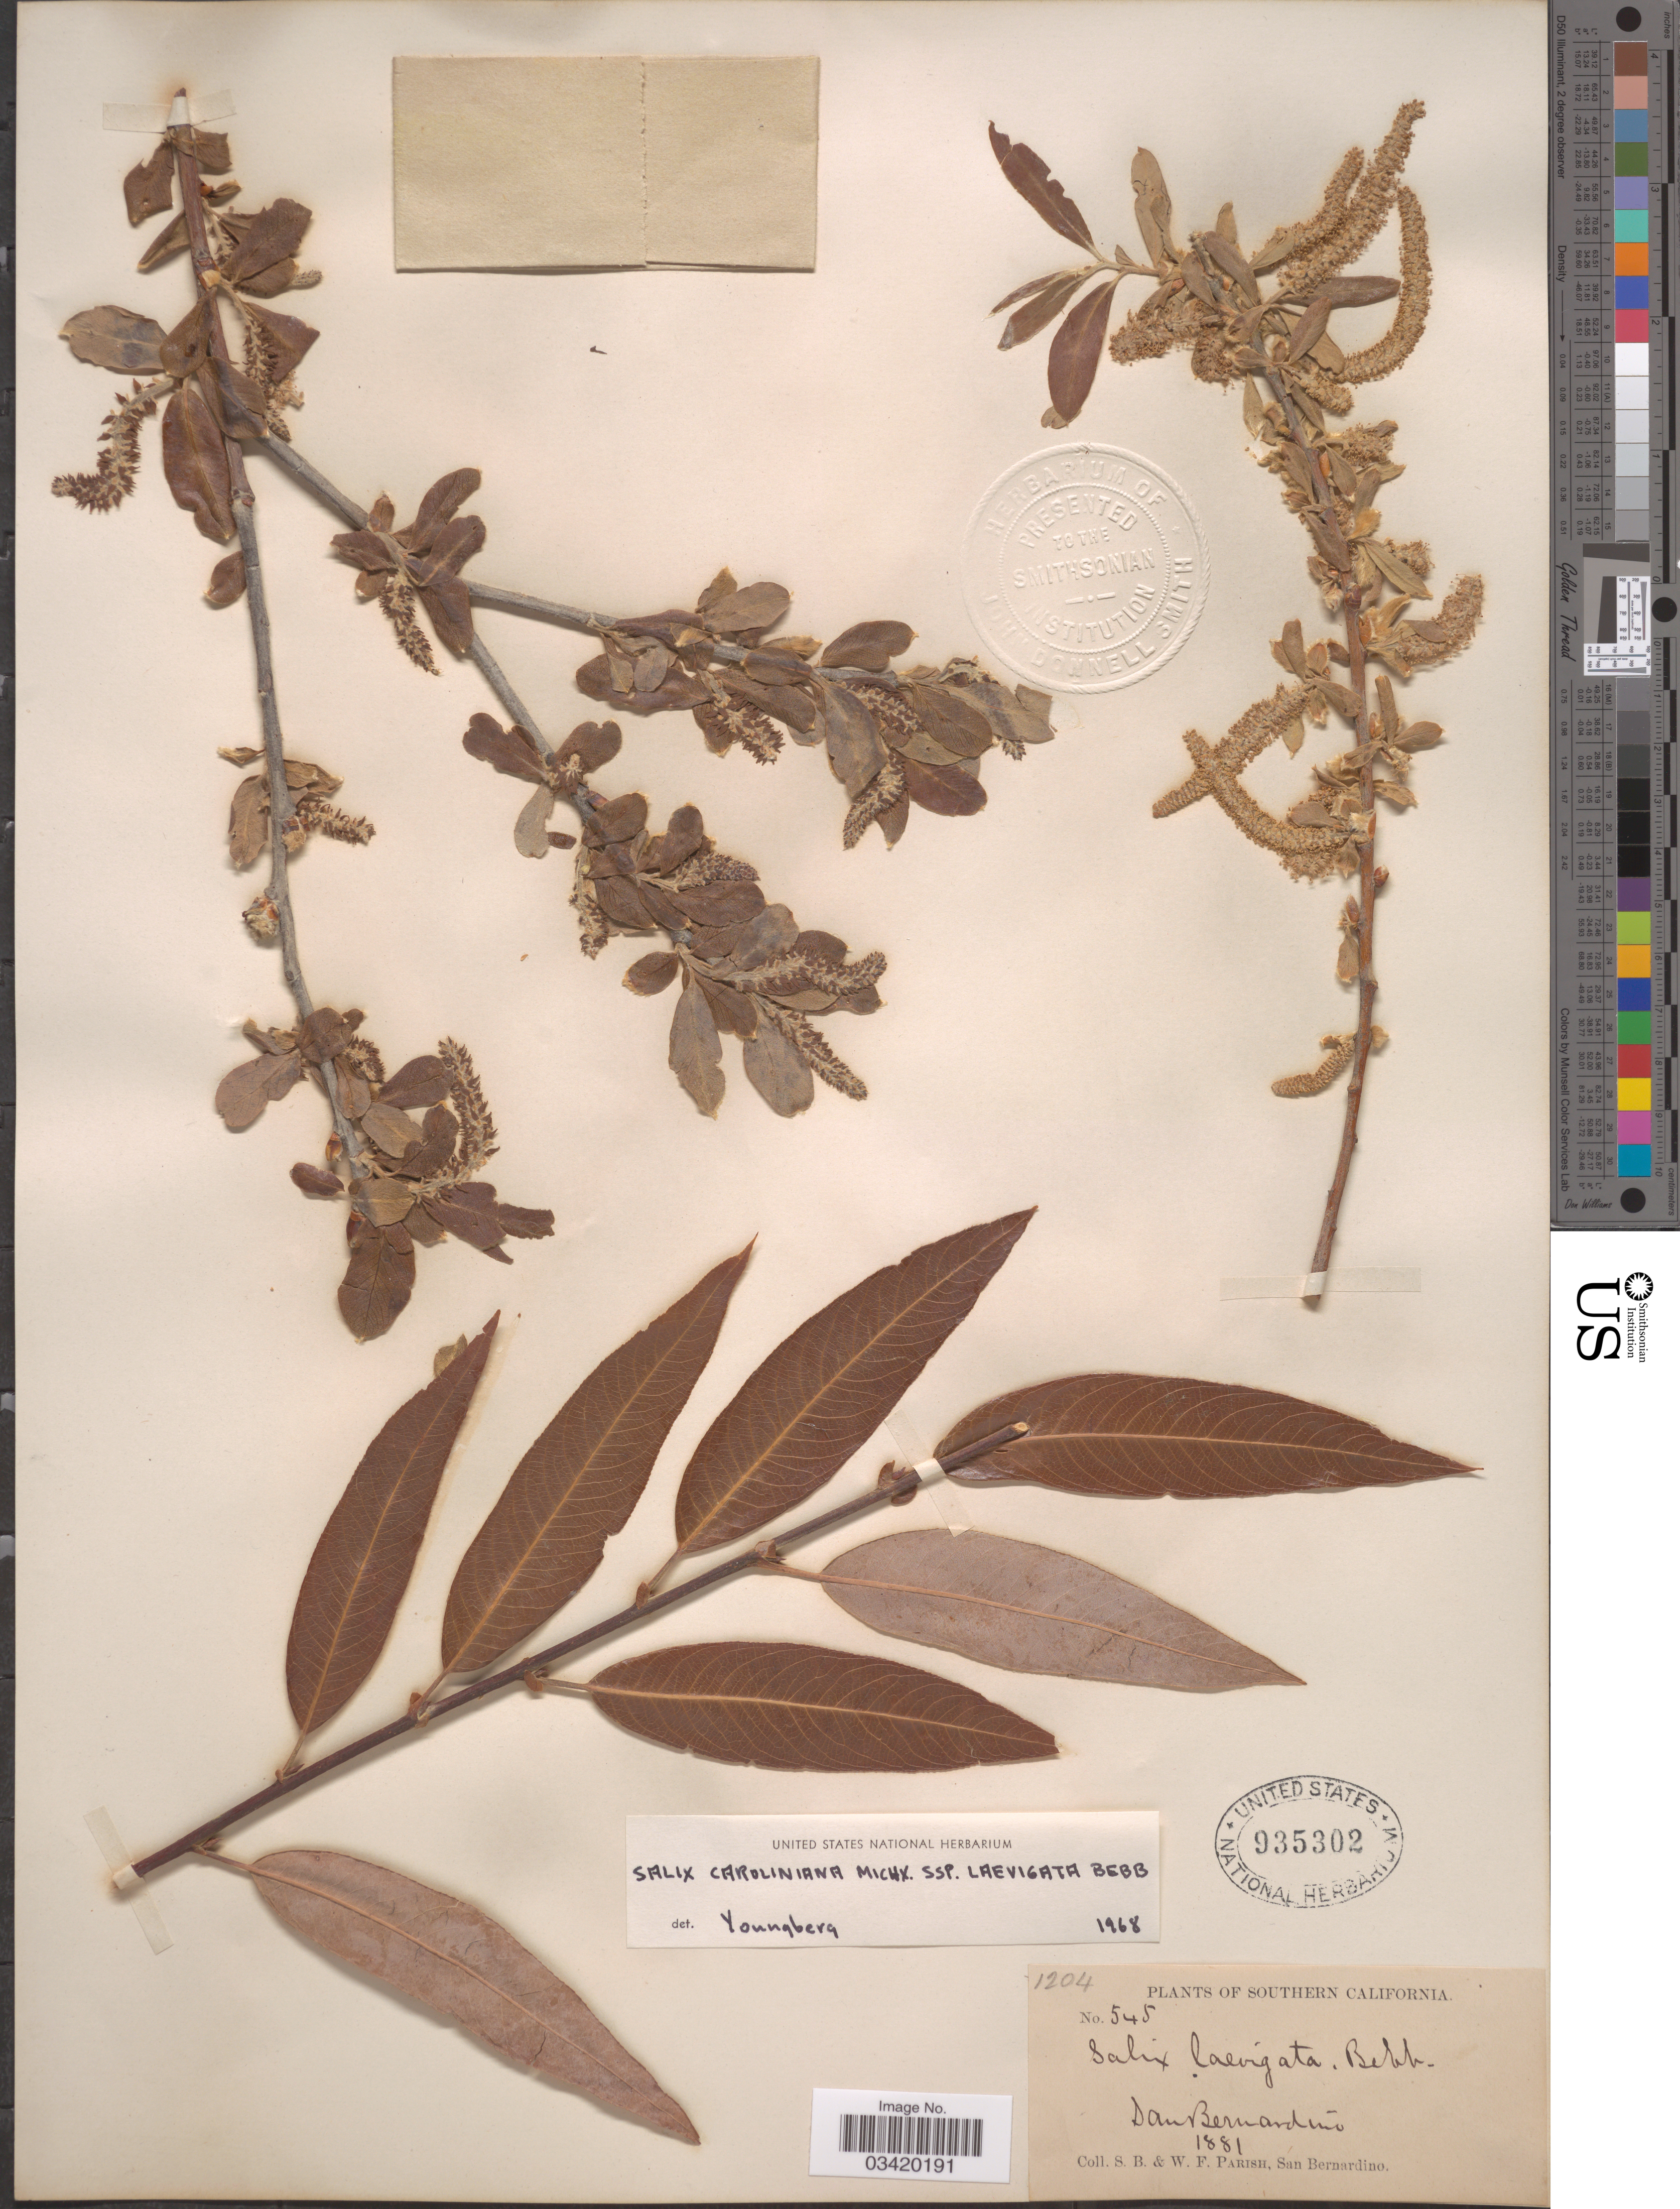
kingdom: Plantae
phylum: Tracheophyta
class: Magnoliopsida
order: Malpighiales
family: Salicaceae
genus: Salix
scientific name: Salix caroliniana subsp. laevigata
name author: Bebb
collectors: S. B. Parish & W. F. Parish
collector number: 545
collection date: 1881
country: United States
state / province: California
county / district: San Bernardino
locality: Southern California. San Bernardino.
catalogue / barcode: US 935302